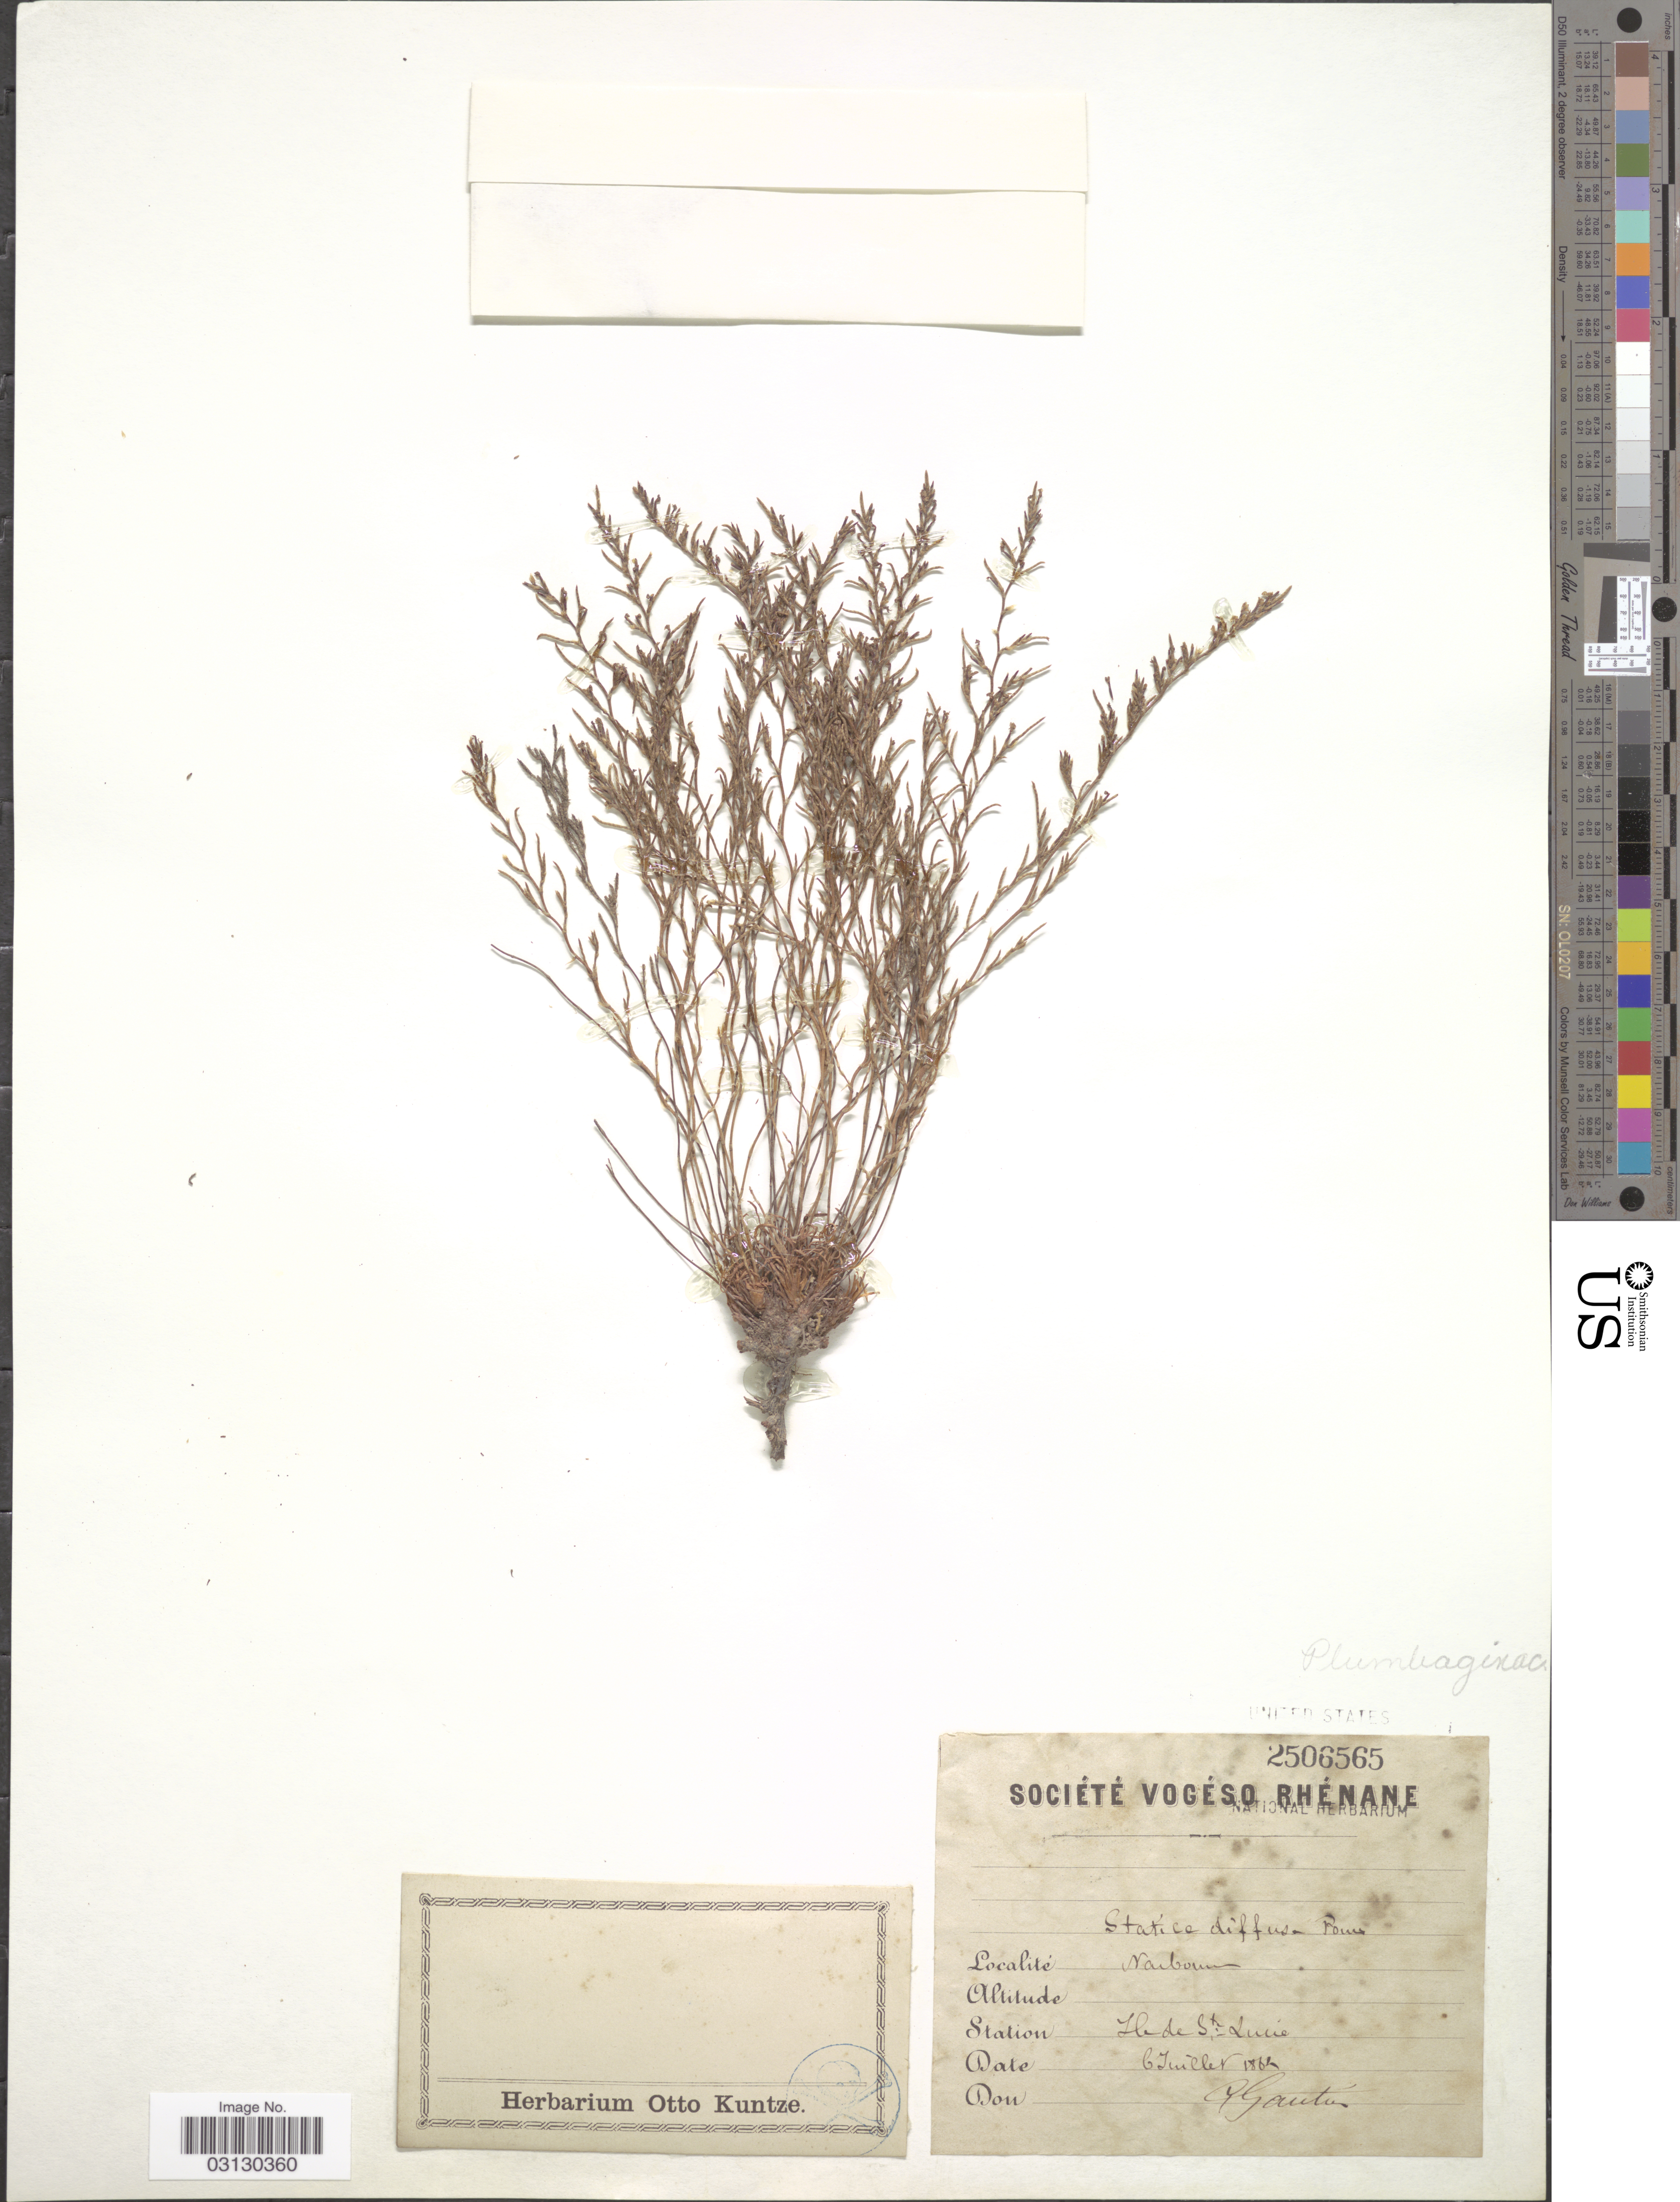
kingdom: Plantae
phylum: Tracheophyta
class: Magnoliopsida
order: Caryophyllales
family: Plumbaginaceae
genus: Myriolimon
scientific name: Myriolimon diffusum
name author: (Pourr.) Lledó et al.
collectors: -. Gautier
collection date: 1862-07-06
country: France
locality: Station Ile de Ste Lucie.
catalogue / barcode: US 2506565